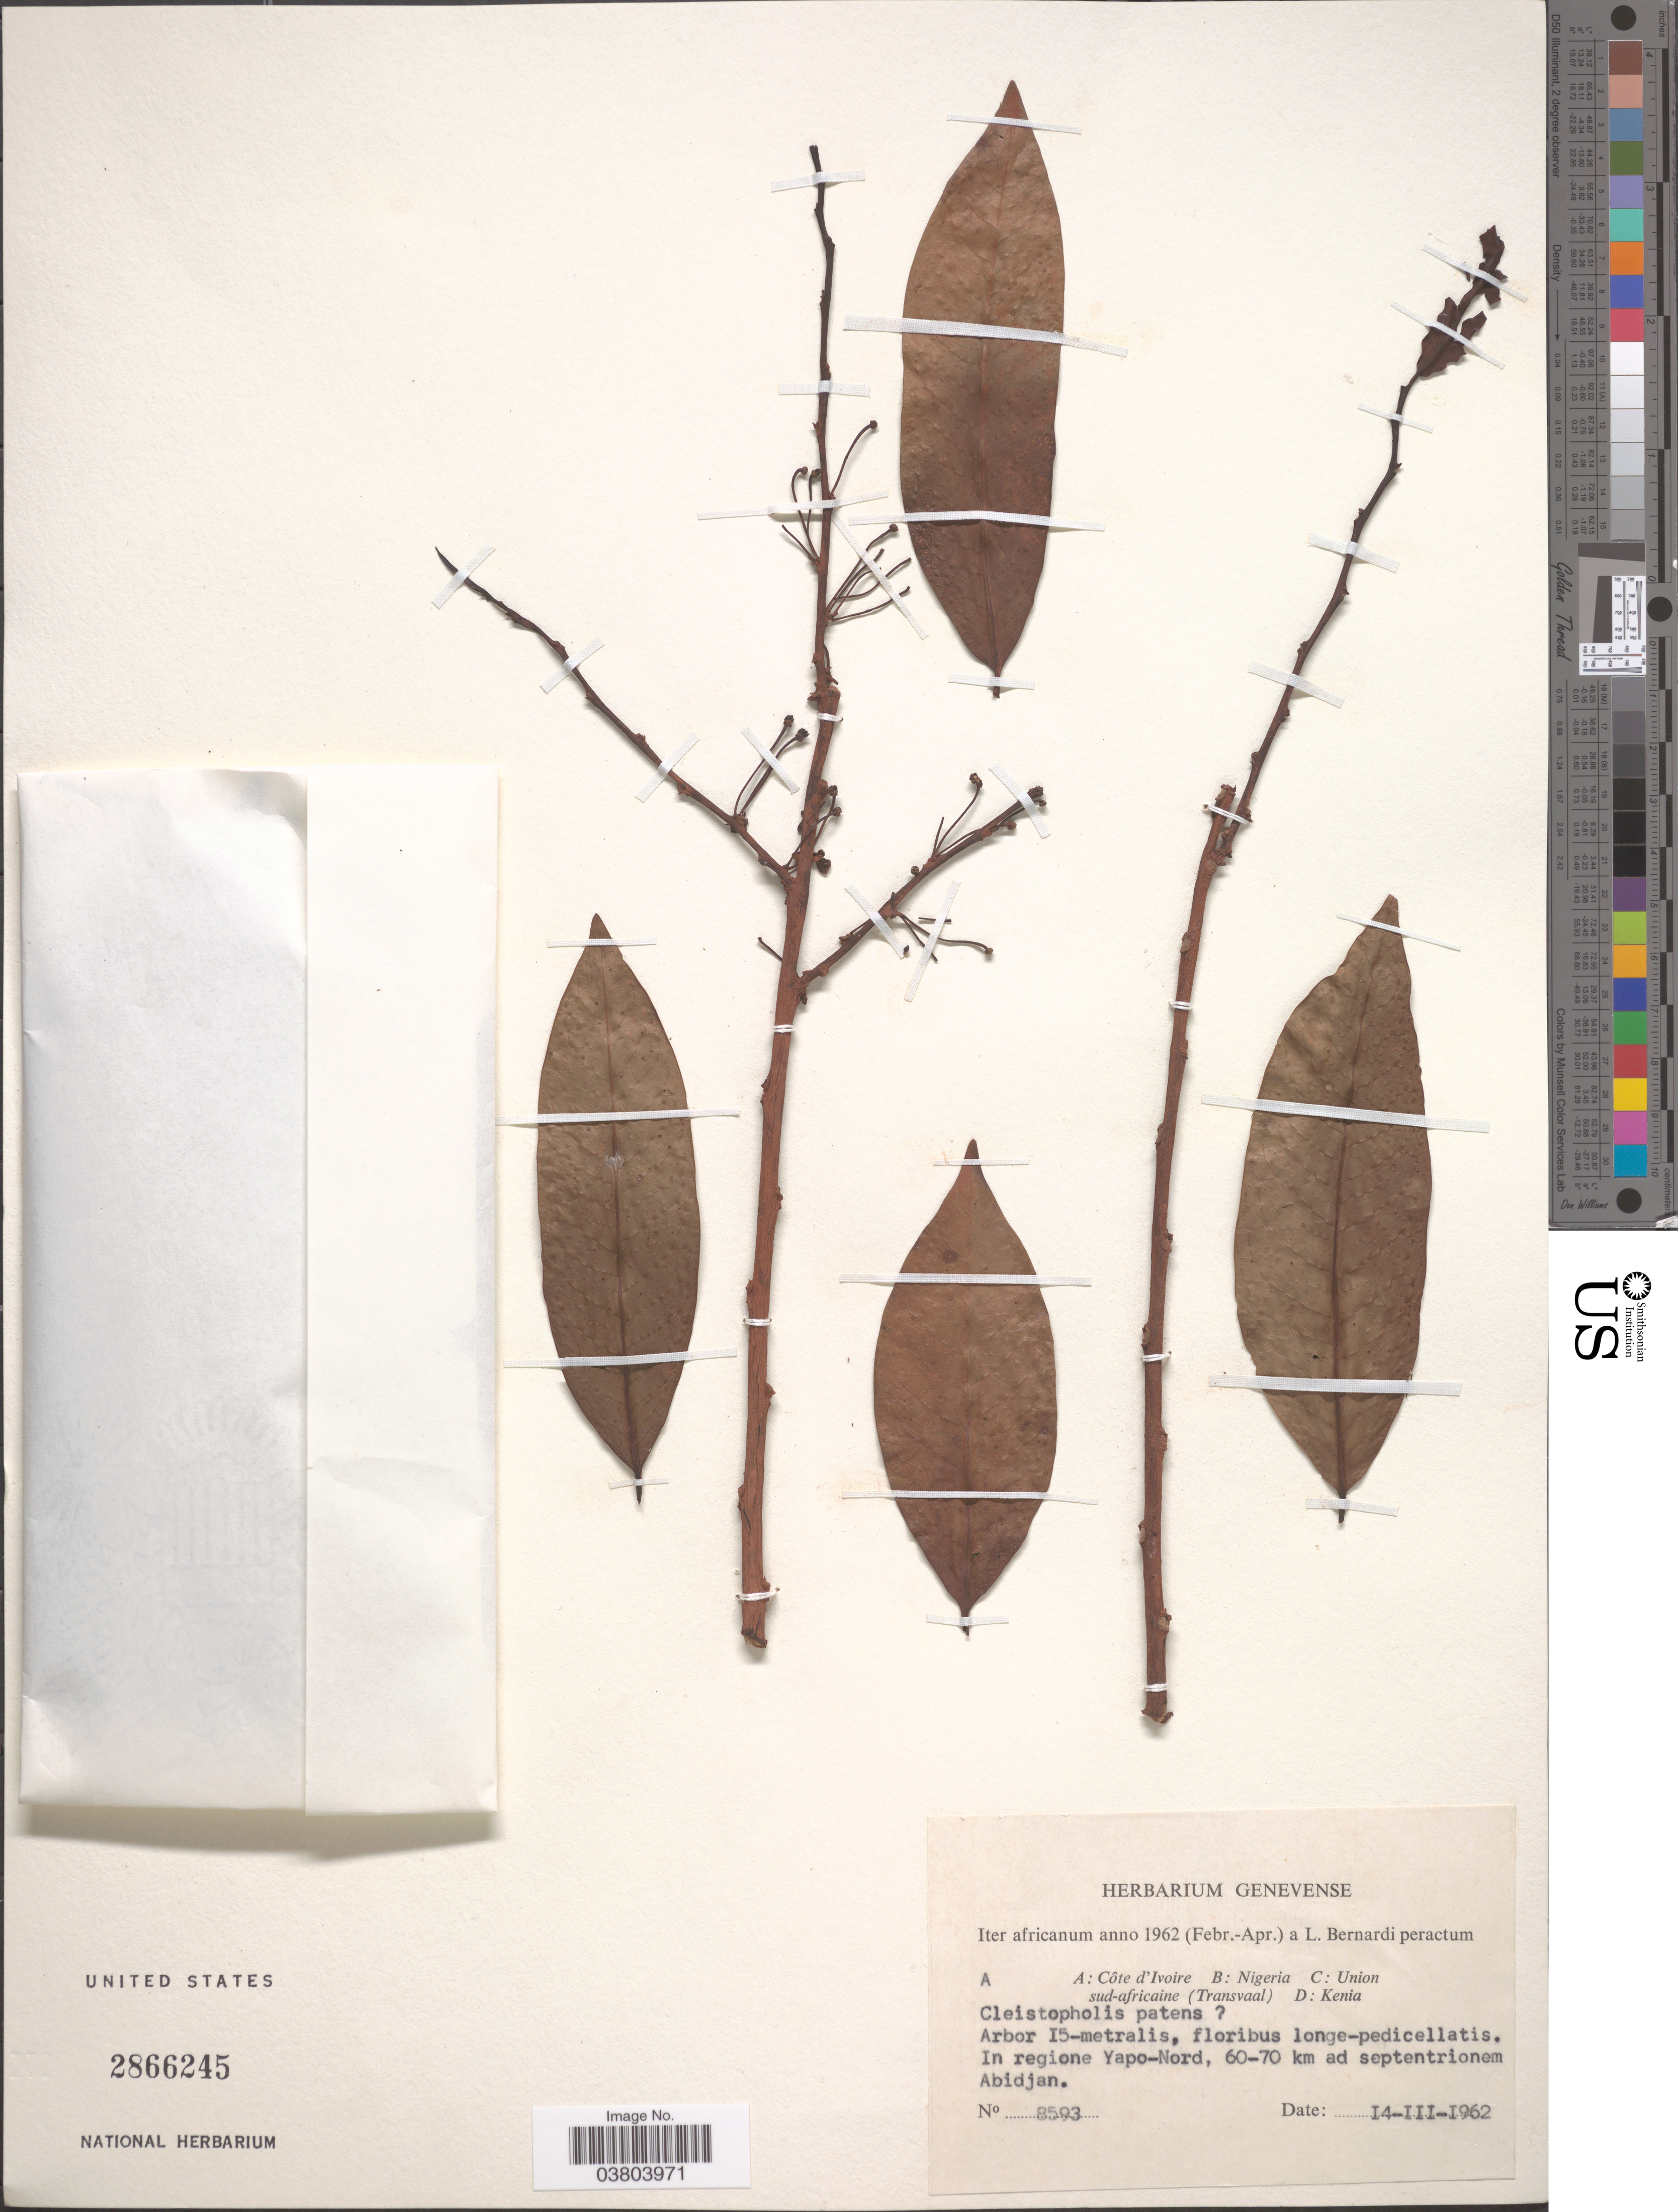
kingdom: Plantae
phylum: Tracheophyta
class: Magnoliopsida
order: Magnoliales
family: Annonaceae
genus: Cleistopholis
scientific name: Cleistopholis patens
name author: (Benth.) Engl. & Diels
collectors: L. Bernardi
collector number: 8593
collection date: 1962-03-14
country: Ivory Coast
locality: Genevense. Iter africanum. In regione Yapo-Nord, 60-70 km ad septentrionem Abidjan.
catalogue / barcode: US 2866245